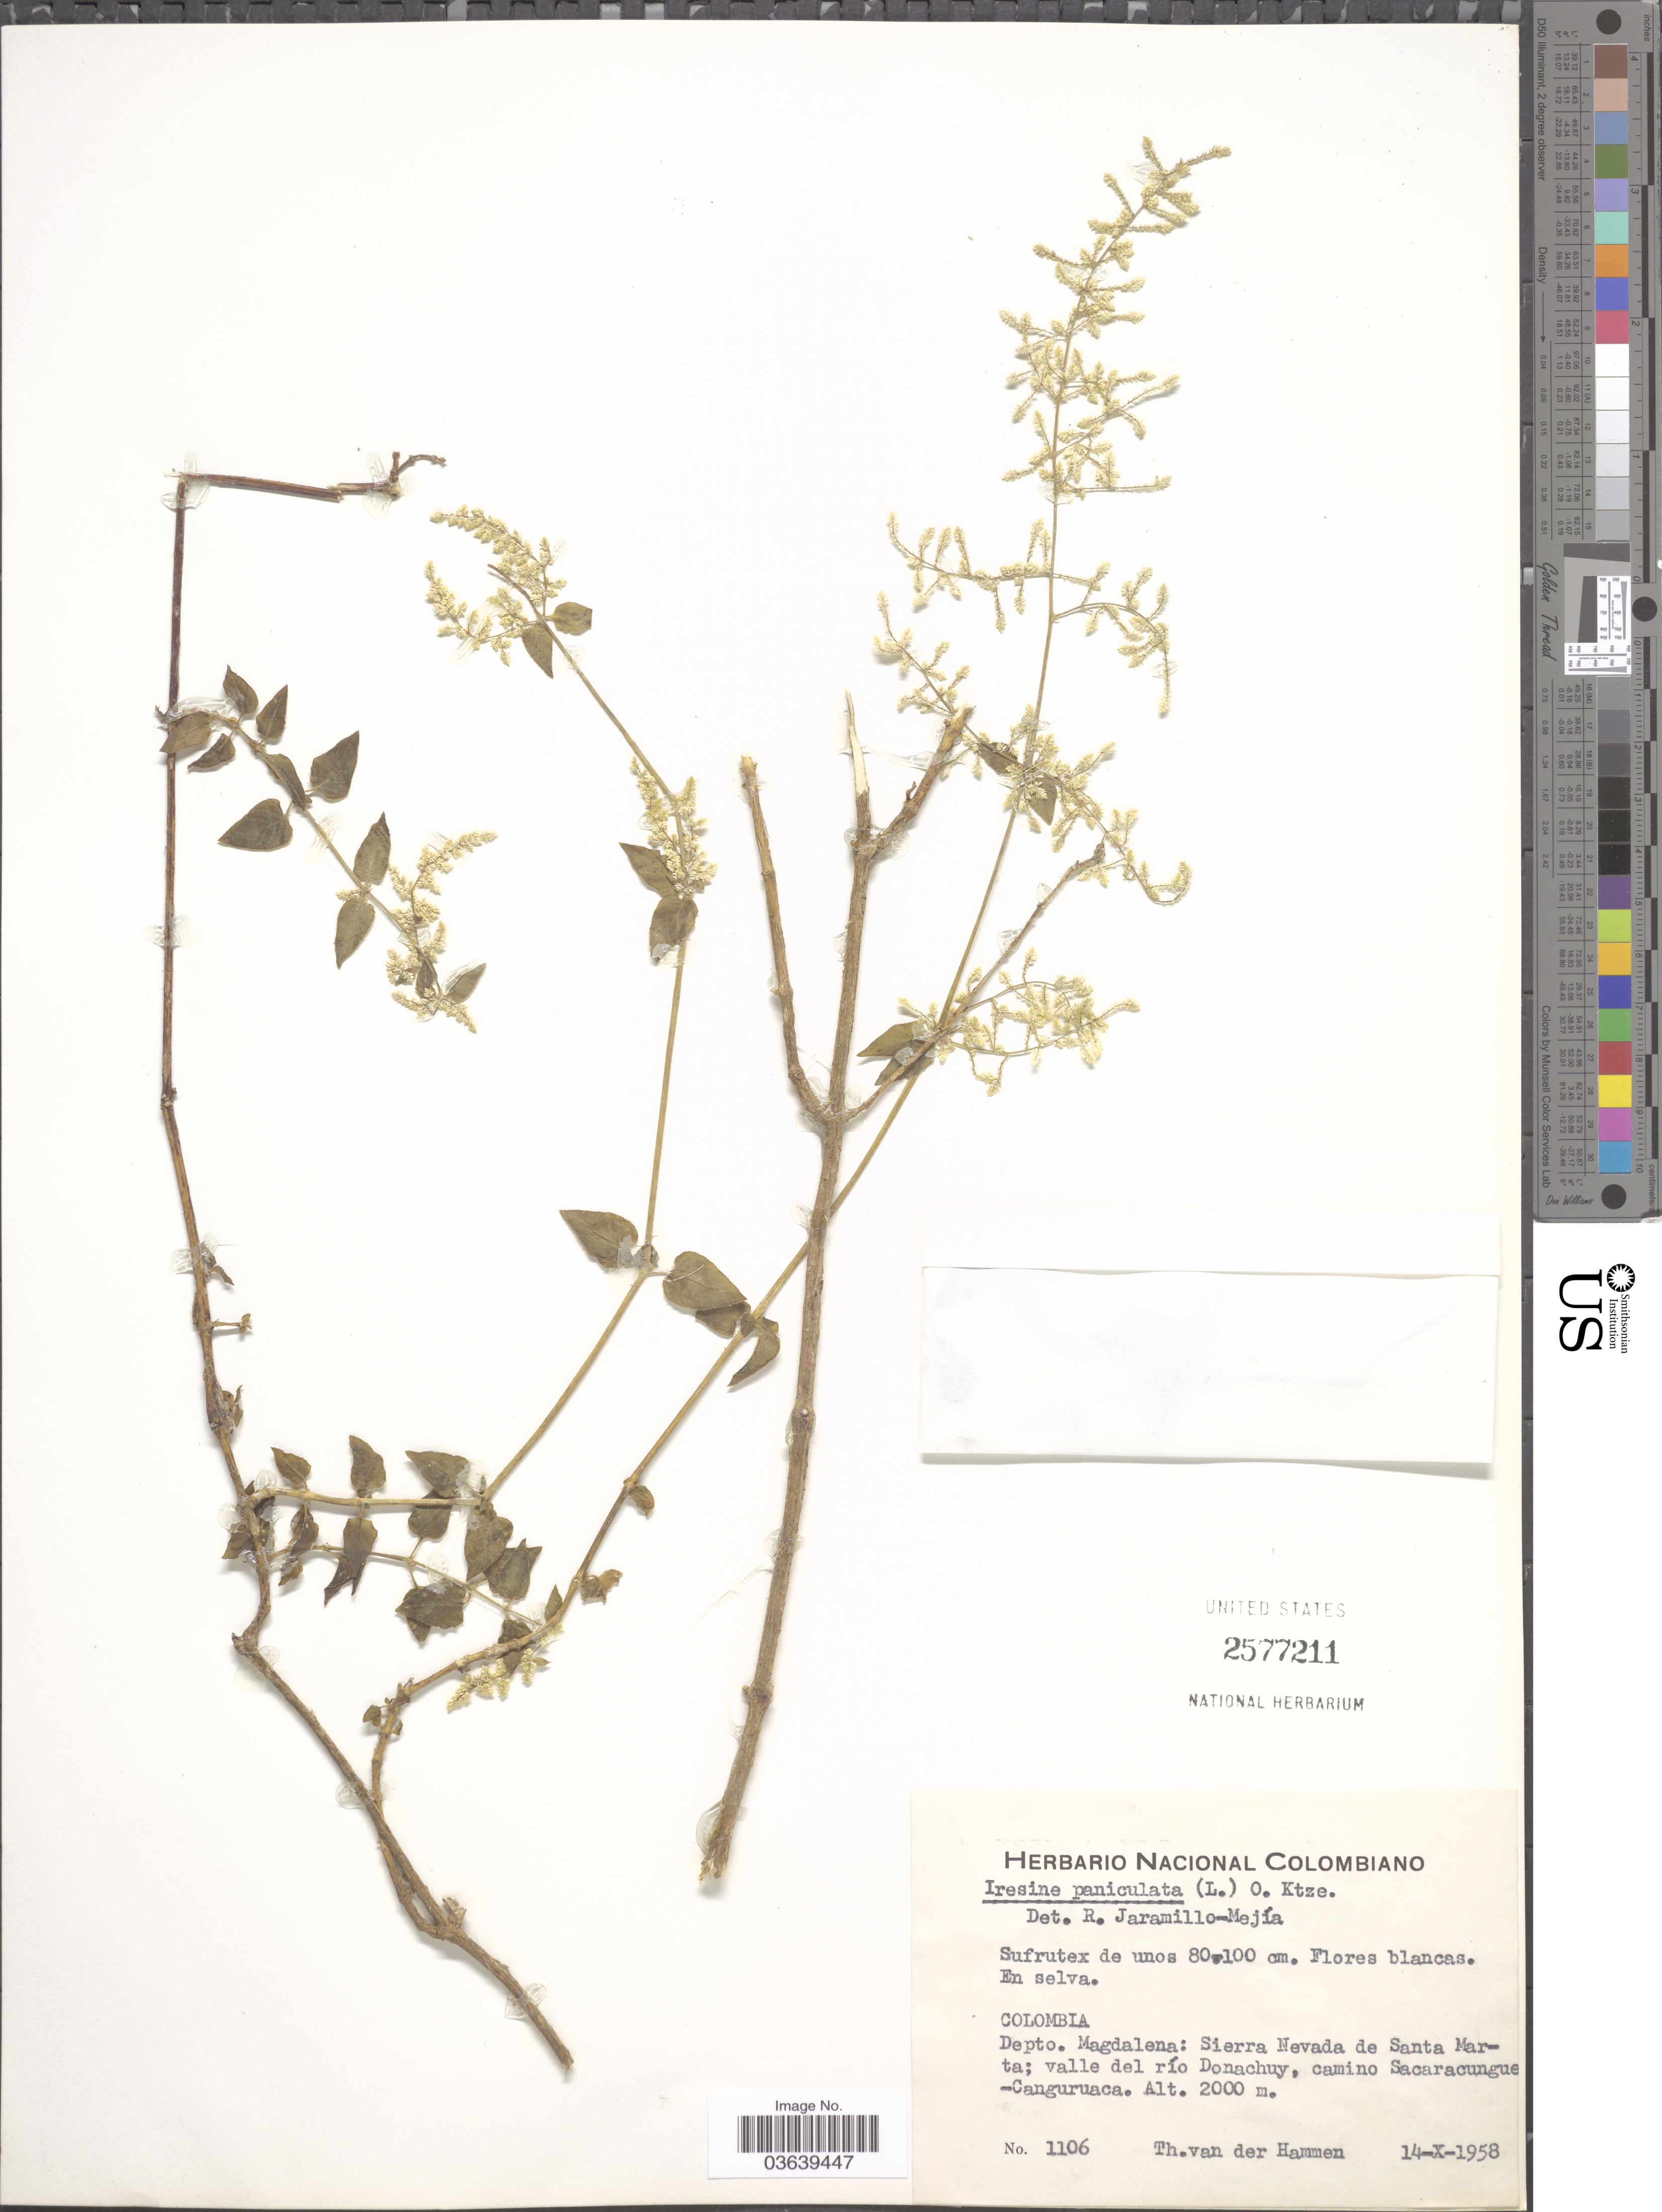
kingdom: Plantae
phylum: Tracheophyta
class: Magnoliopsida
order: Caryophyllales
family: Amaranthaceae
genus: Iresine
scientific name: Iresine diffusa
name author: Humb. & Bonpl. ex Willd.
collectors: T. Van der Hammen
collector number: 1106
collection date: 1958-10-14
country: Colombia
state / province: Magdalena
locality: Depto. Magdalena: Sierra Nevada de Santa Marta; valle del río Donachuy, camino Sacaracungue-Canguruaca.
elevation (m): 2000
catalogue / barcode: US 2577211